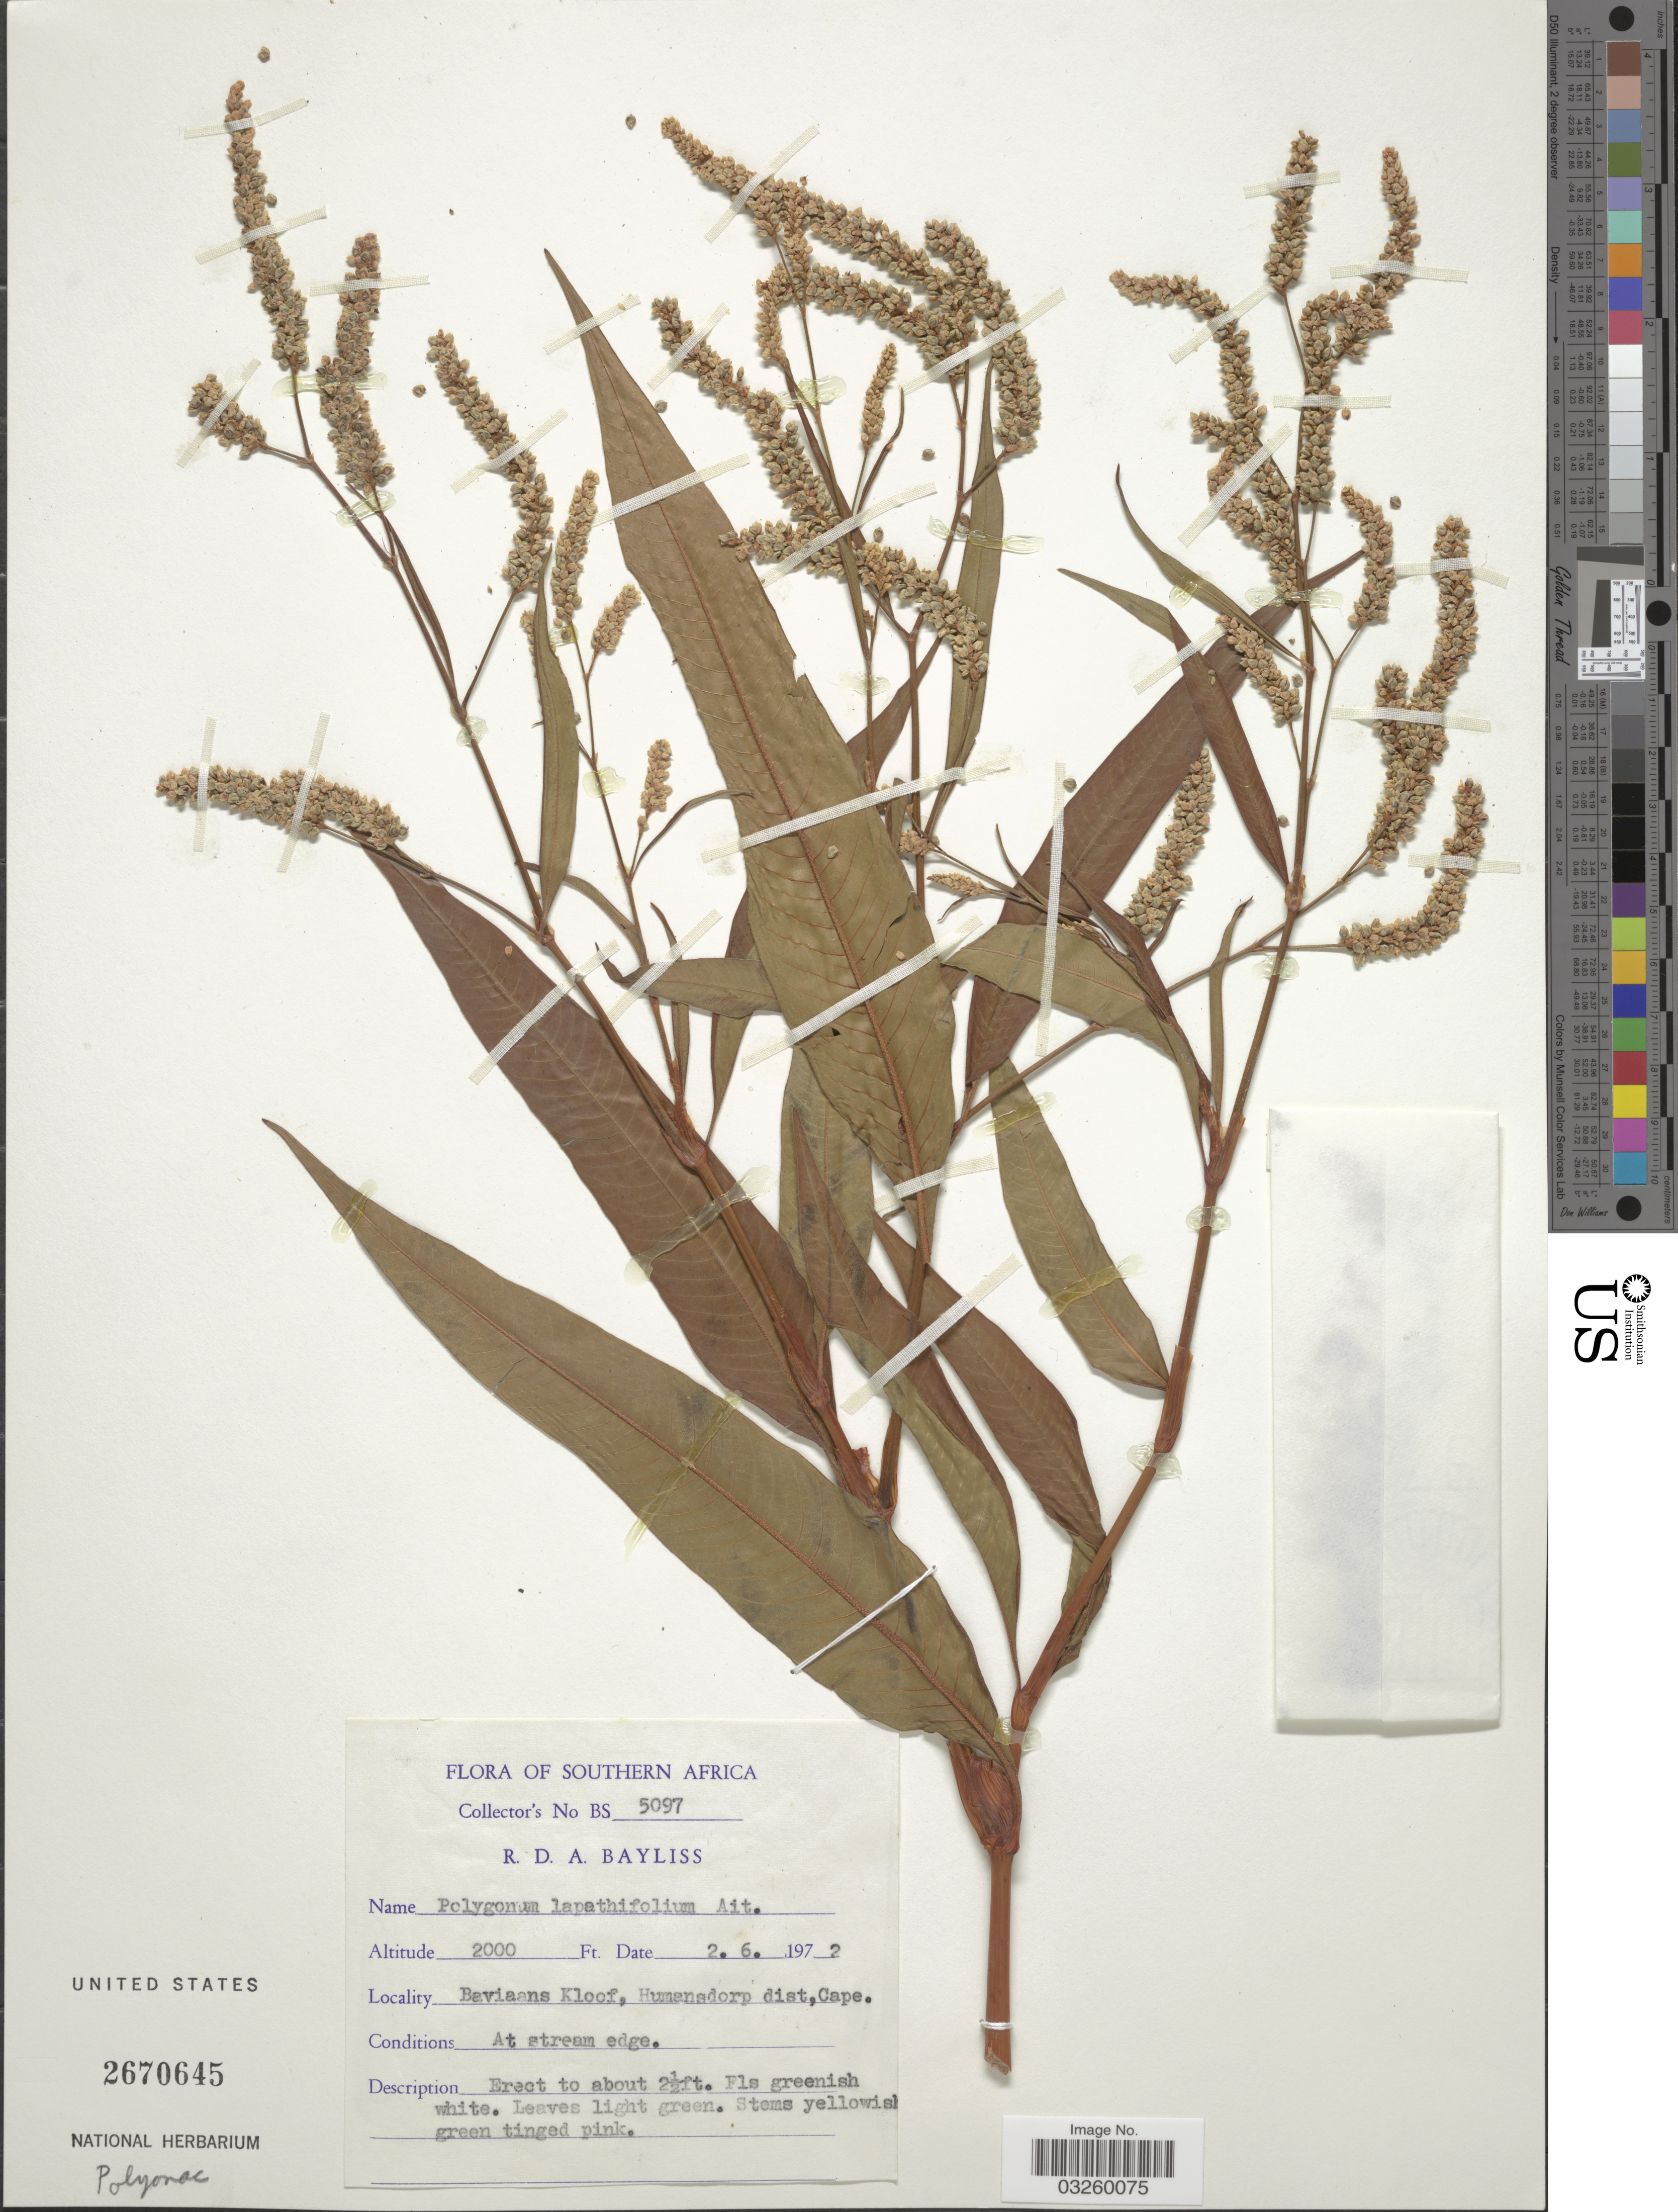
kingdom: Plantae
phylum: Tracheophyta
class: Magnoliopsida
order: Caryophyllales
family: Polygonaceae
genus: Polygonum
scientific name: Polygonum lapathifolium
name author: L.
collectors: R. Bayliss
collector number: BS5097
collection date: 1972-06-02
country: South Africa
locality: Southern Africa. Baviaans Kloof, Humansdorp dist, Cape.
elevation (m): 610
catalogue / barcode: US 2670645